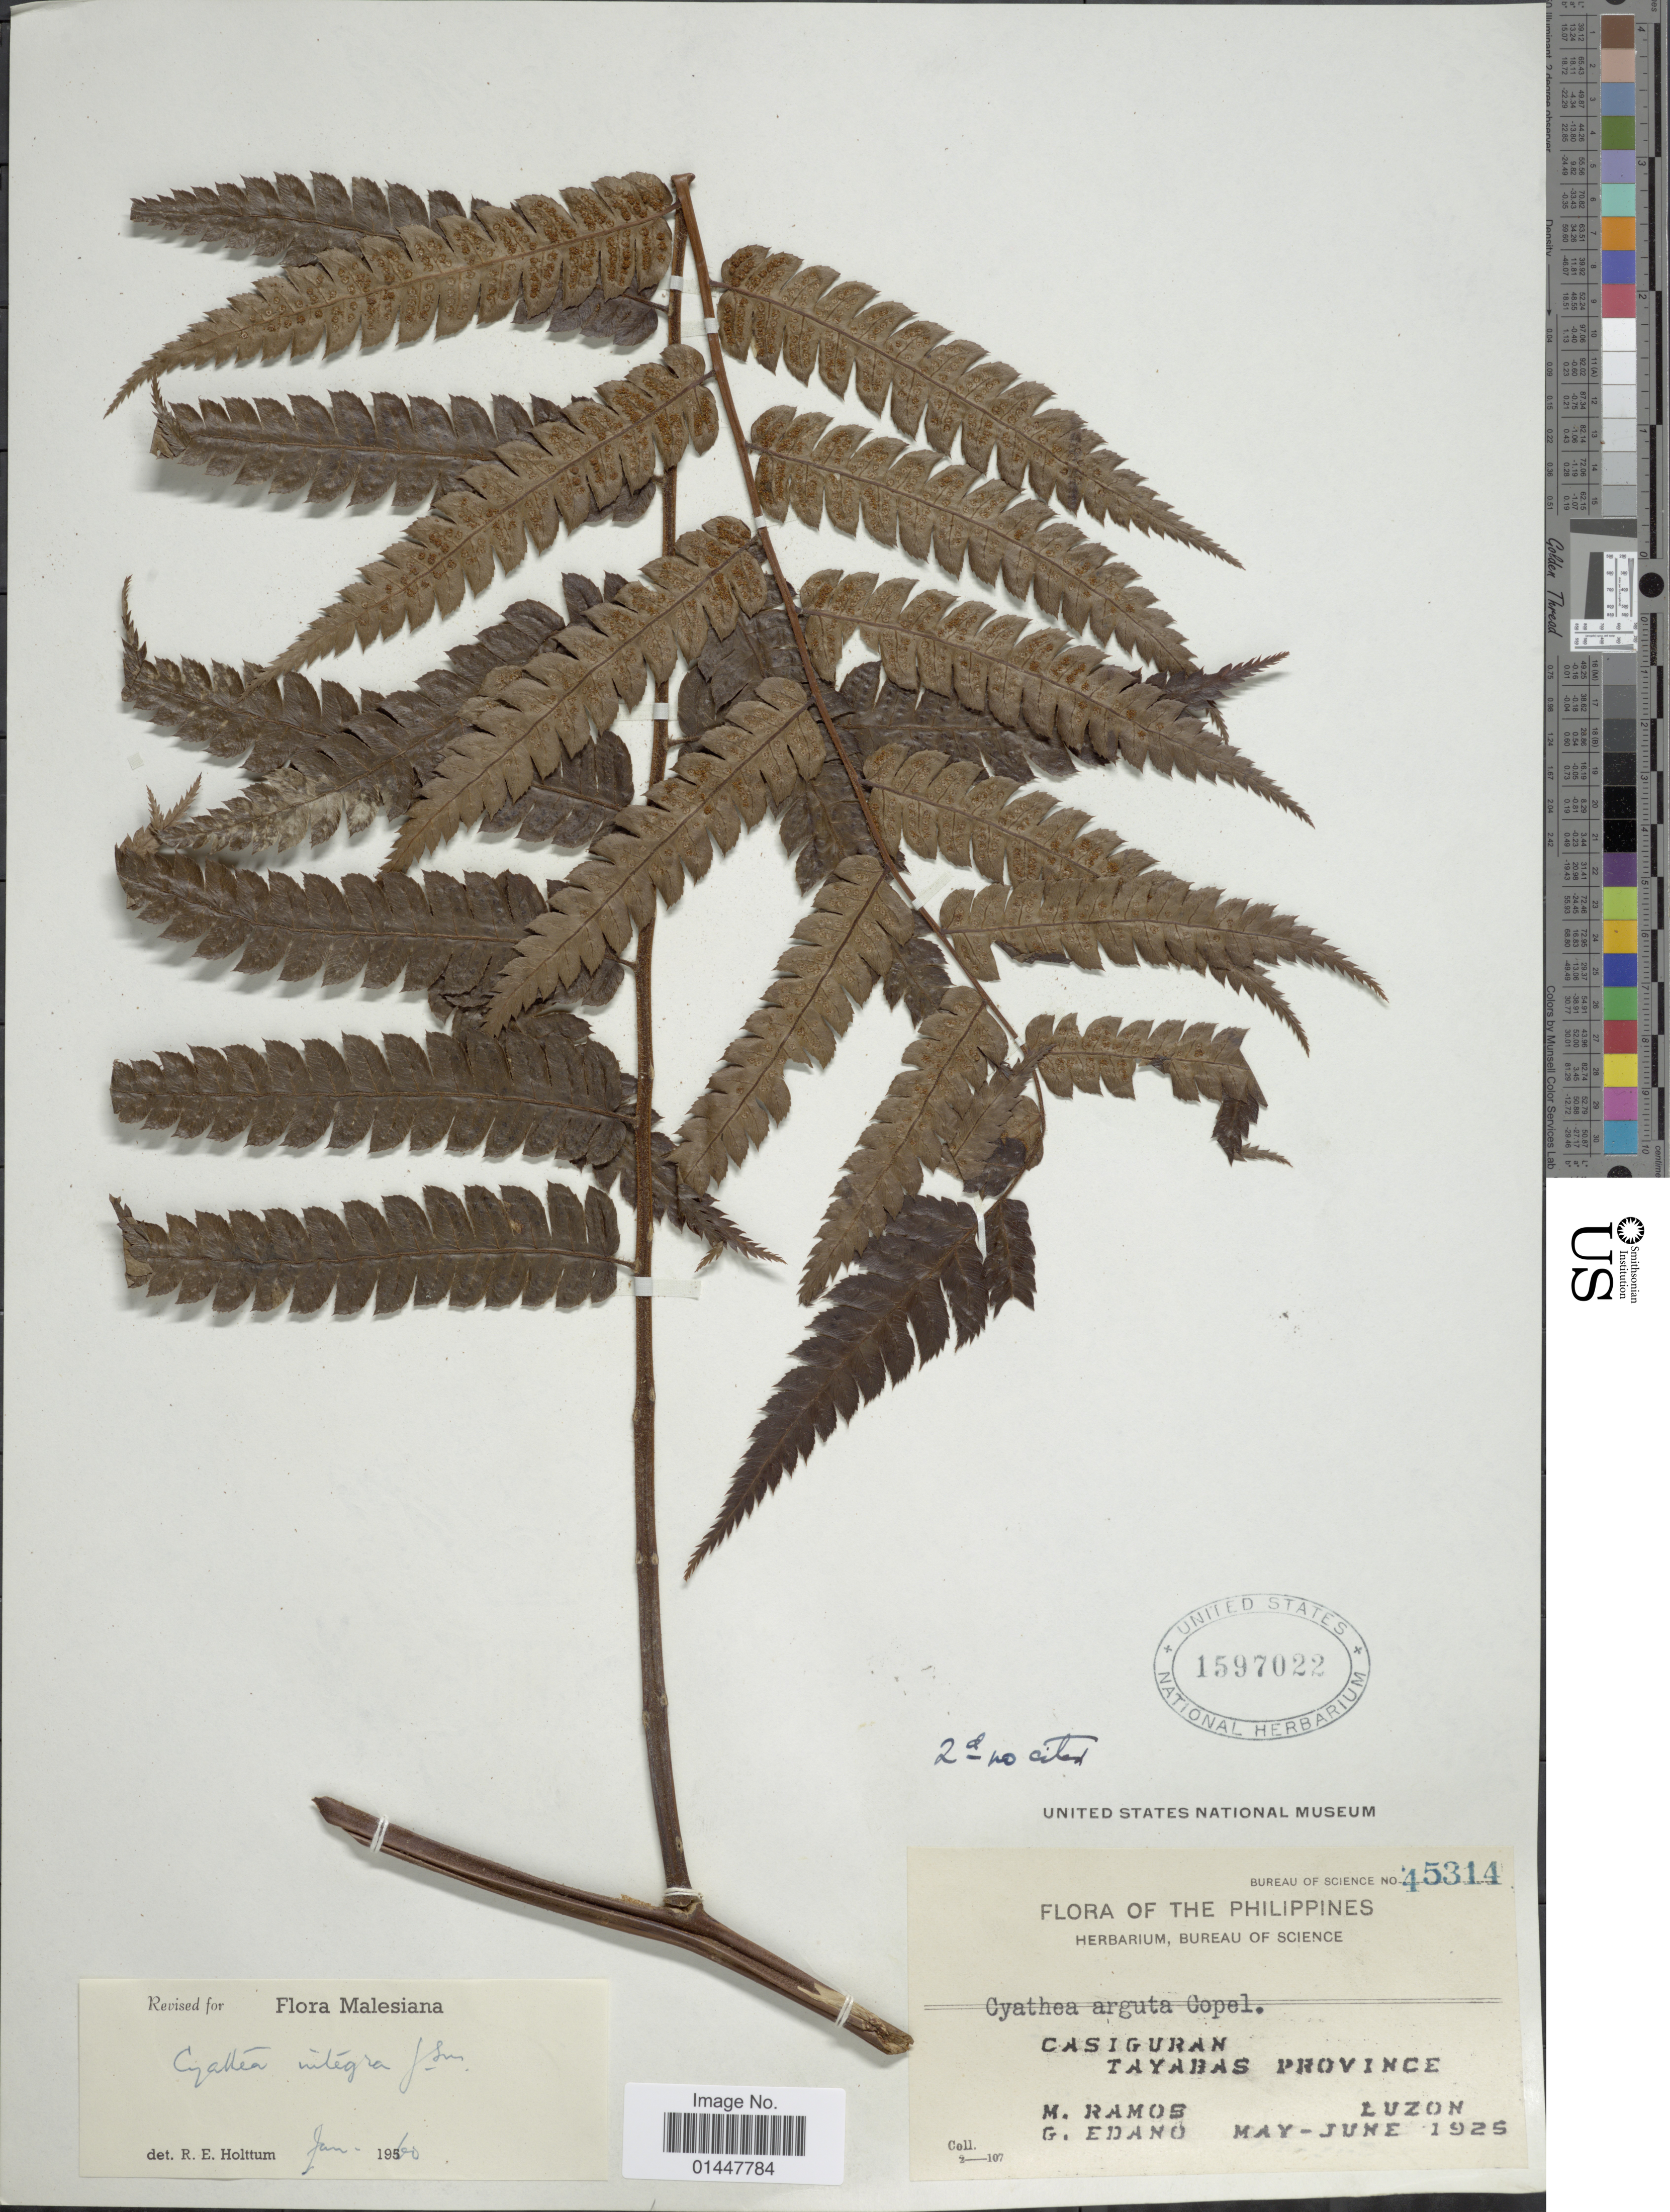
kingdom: Plantae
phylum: Tracheophyta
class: Polypodiopsida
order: Cyatheales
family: Cyatheaceae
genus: Sphaeropteris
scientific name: Sphaeropteris integra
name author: (J. Sm.) R.M. Tryon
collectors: M. Ramos & G. Edaño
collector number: Bureau of Science 45314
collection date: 1925-05/1925-06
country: Philippines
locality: Casiguran, Tayabas Province, Luzon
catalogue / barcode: US 1597022